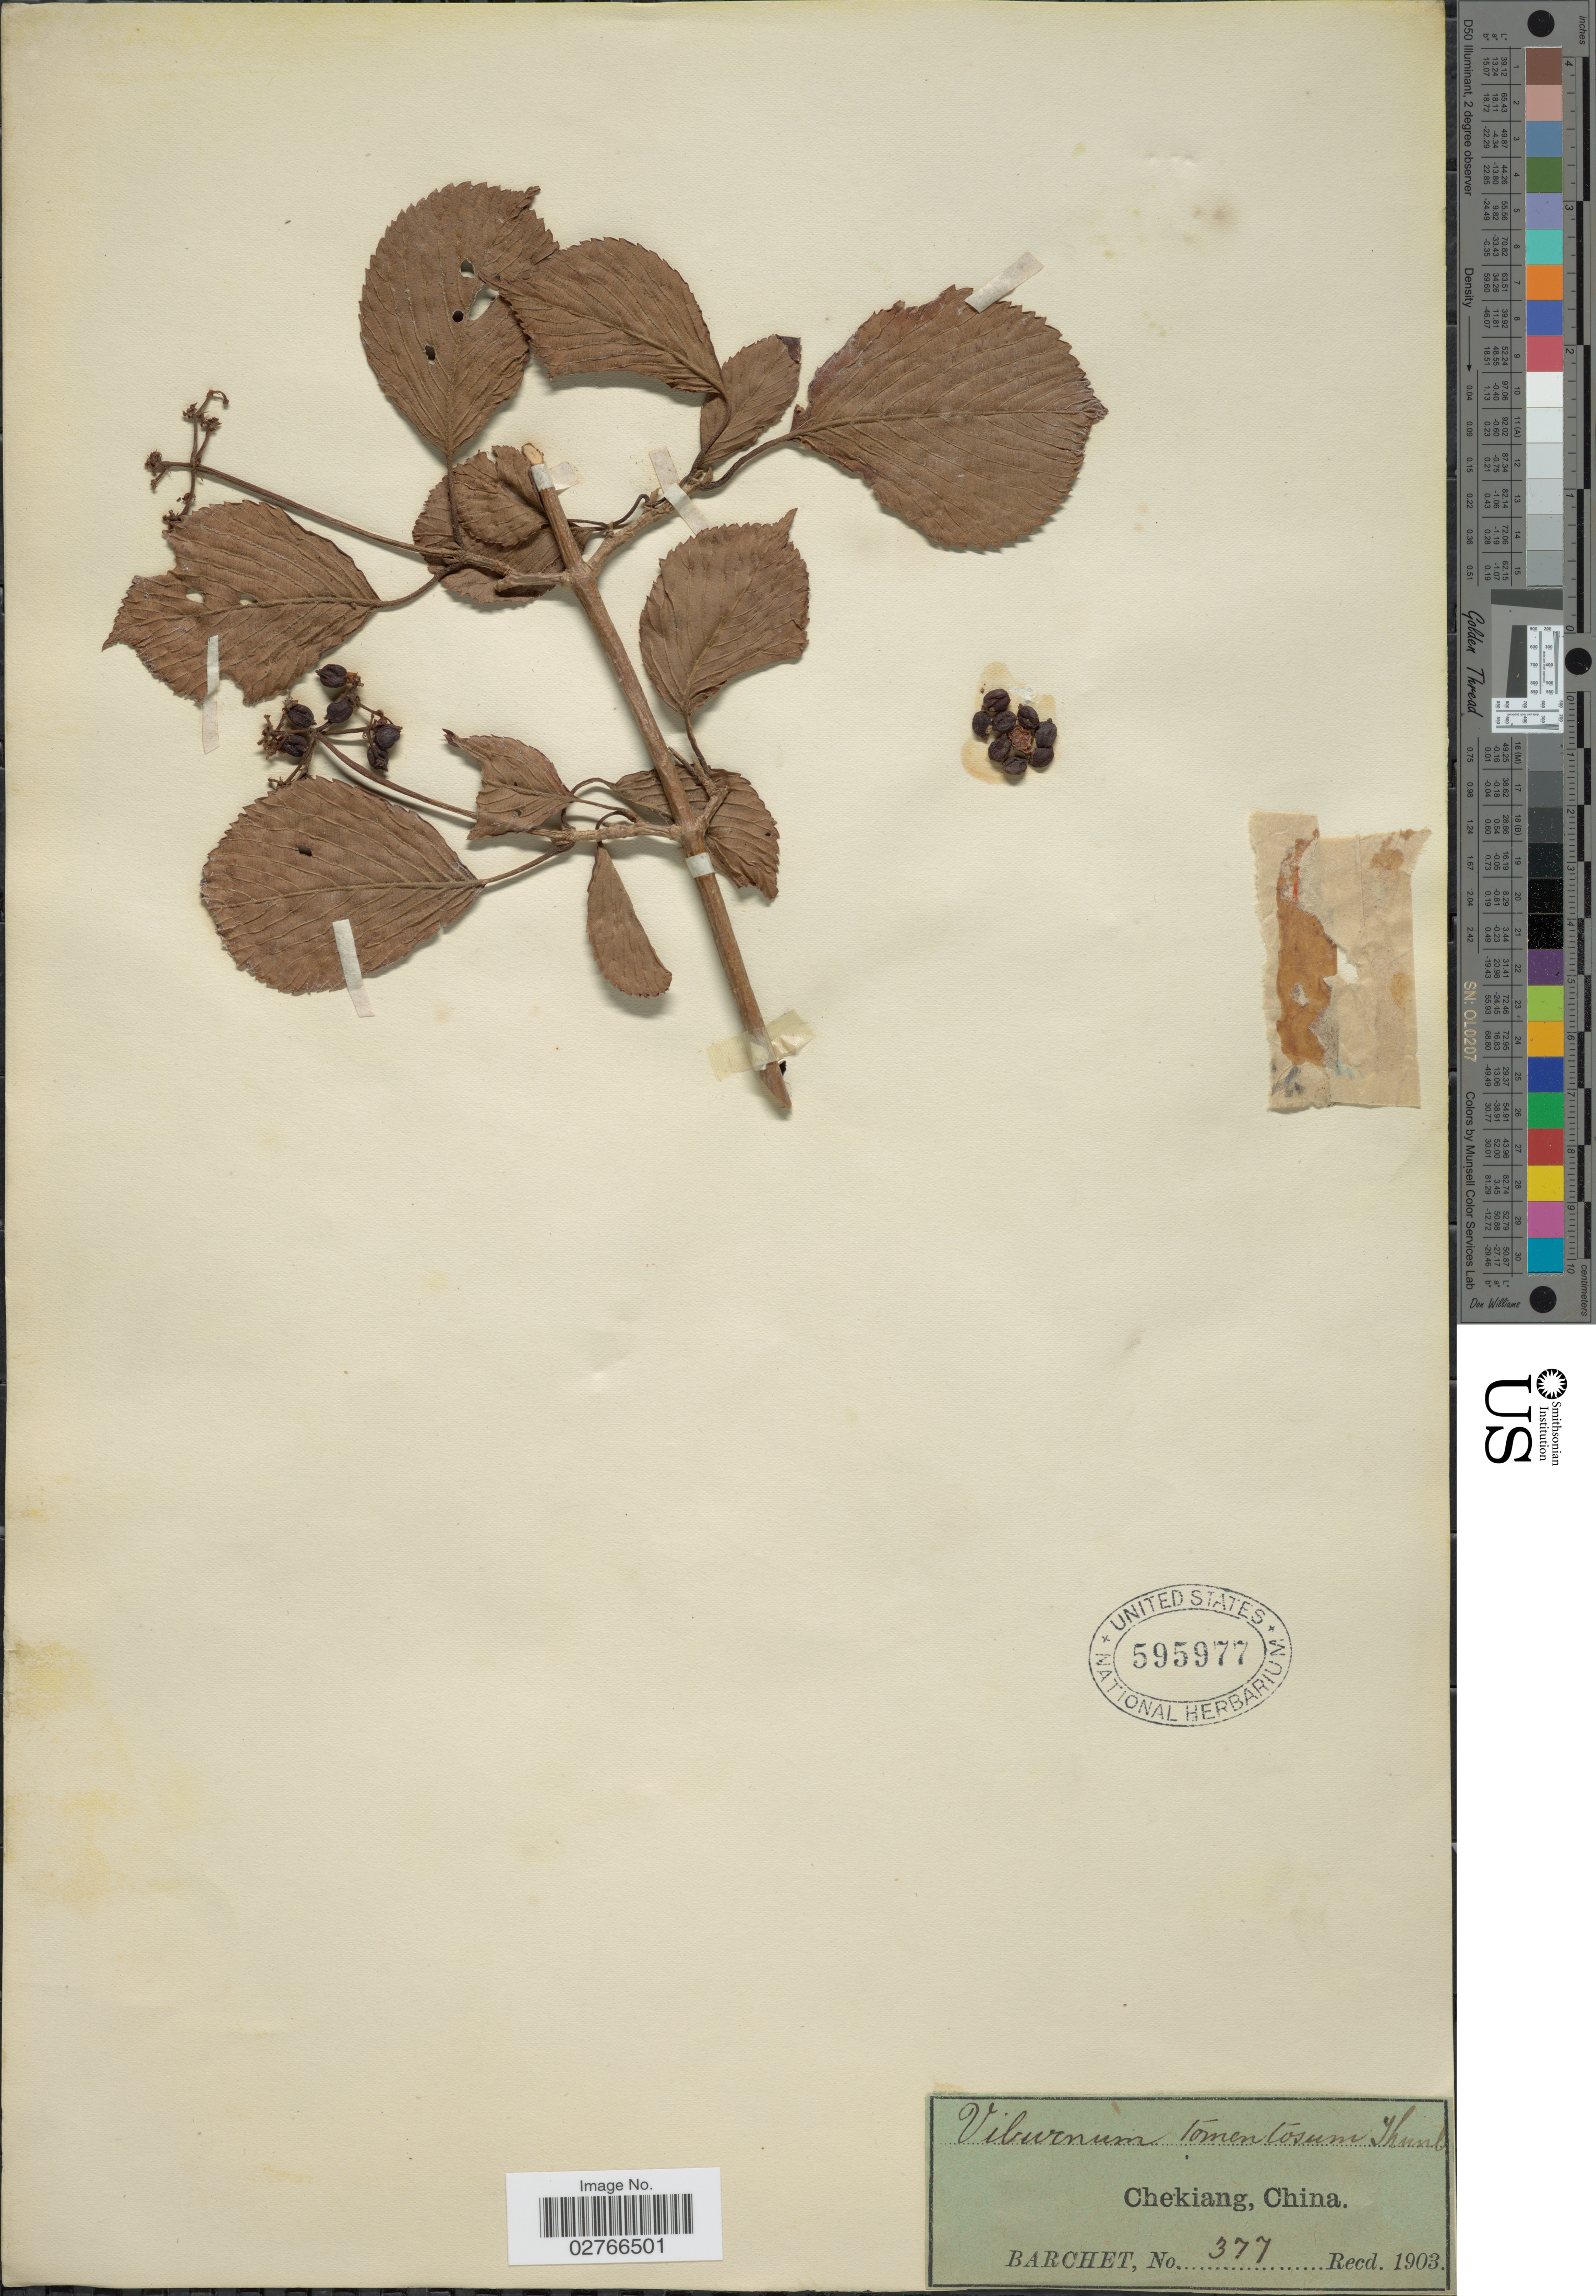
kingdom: Plantae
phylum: Tracheophyta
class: Magnoliopsida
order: Dipsacales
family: Viburnaceae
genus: Viburnum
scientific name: Viburnum tomentosum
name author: Thunb.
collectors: Barchet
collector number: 377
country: China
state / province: Zhejiang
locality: Chekiang.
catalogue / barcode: US 595977